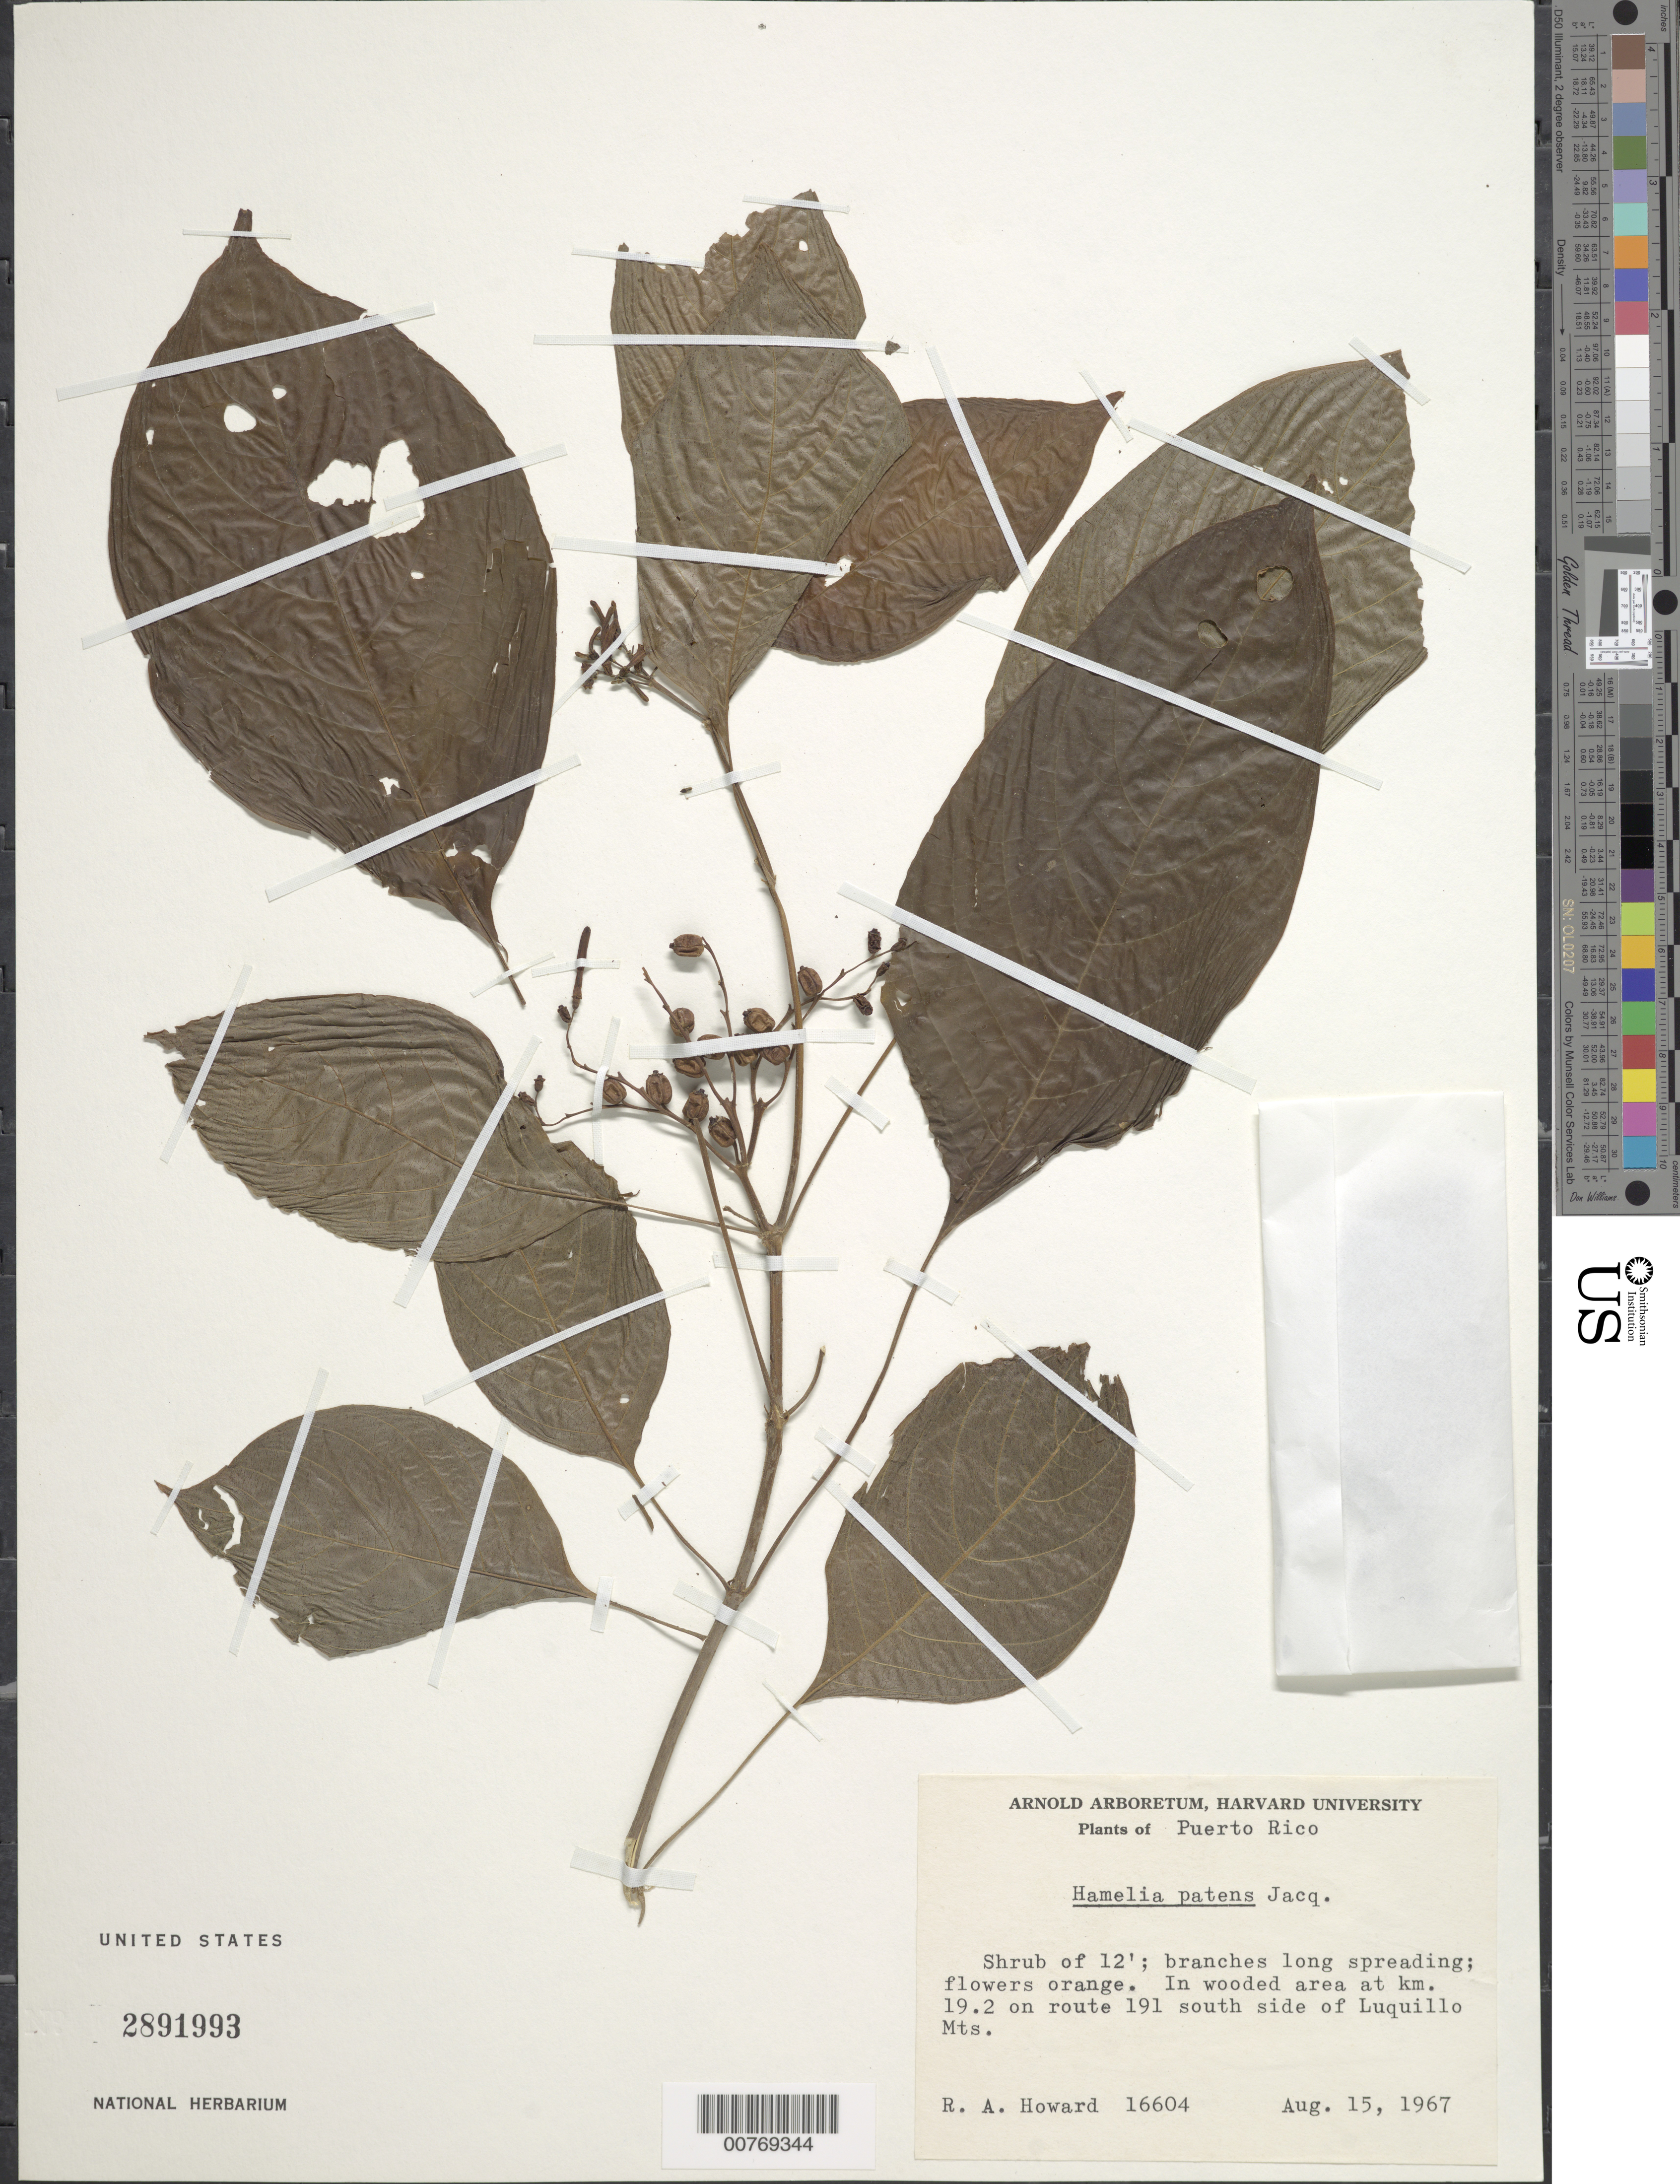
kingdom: Plantae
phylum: Tracheophyta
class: Magnoliopsida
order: Gentianales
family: Rubiaceae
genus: Hamelia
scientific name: Hamelia patens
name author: Jacq.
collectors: R. A. Howard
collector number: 16604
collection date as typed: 15 Aug 1967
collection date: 1967-08-15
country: Puerto Rico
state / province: Luquillo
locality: In wooded area at km. 19.2 on route 191 south side of Luquillo Mts.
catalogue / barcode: US 2891993